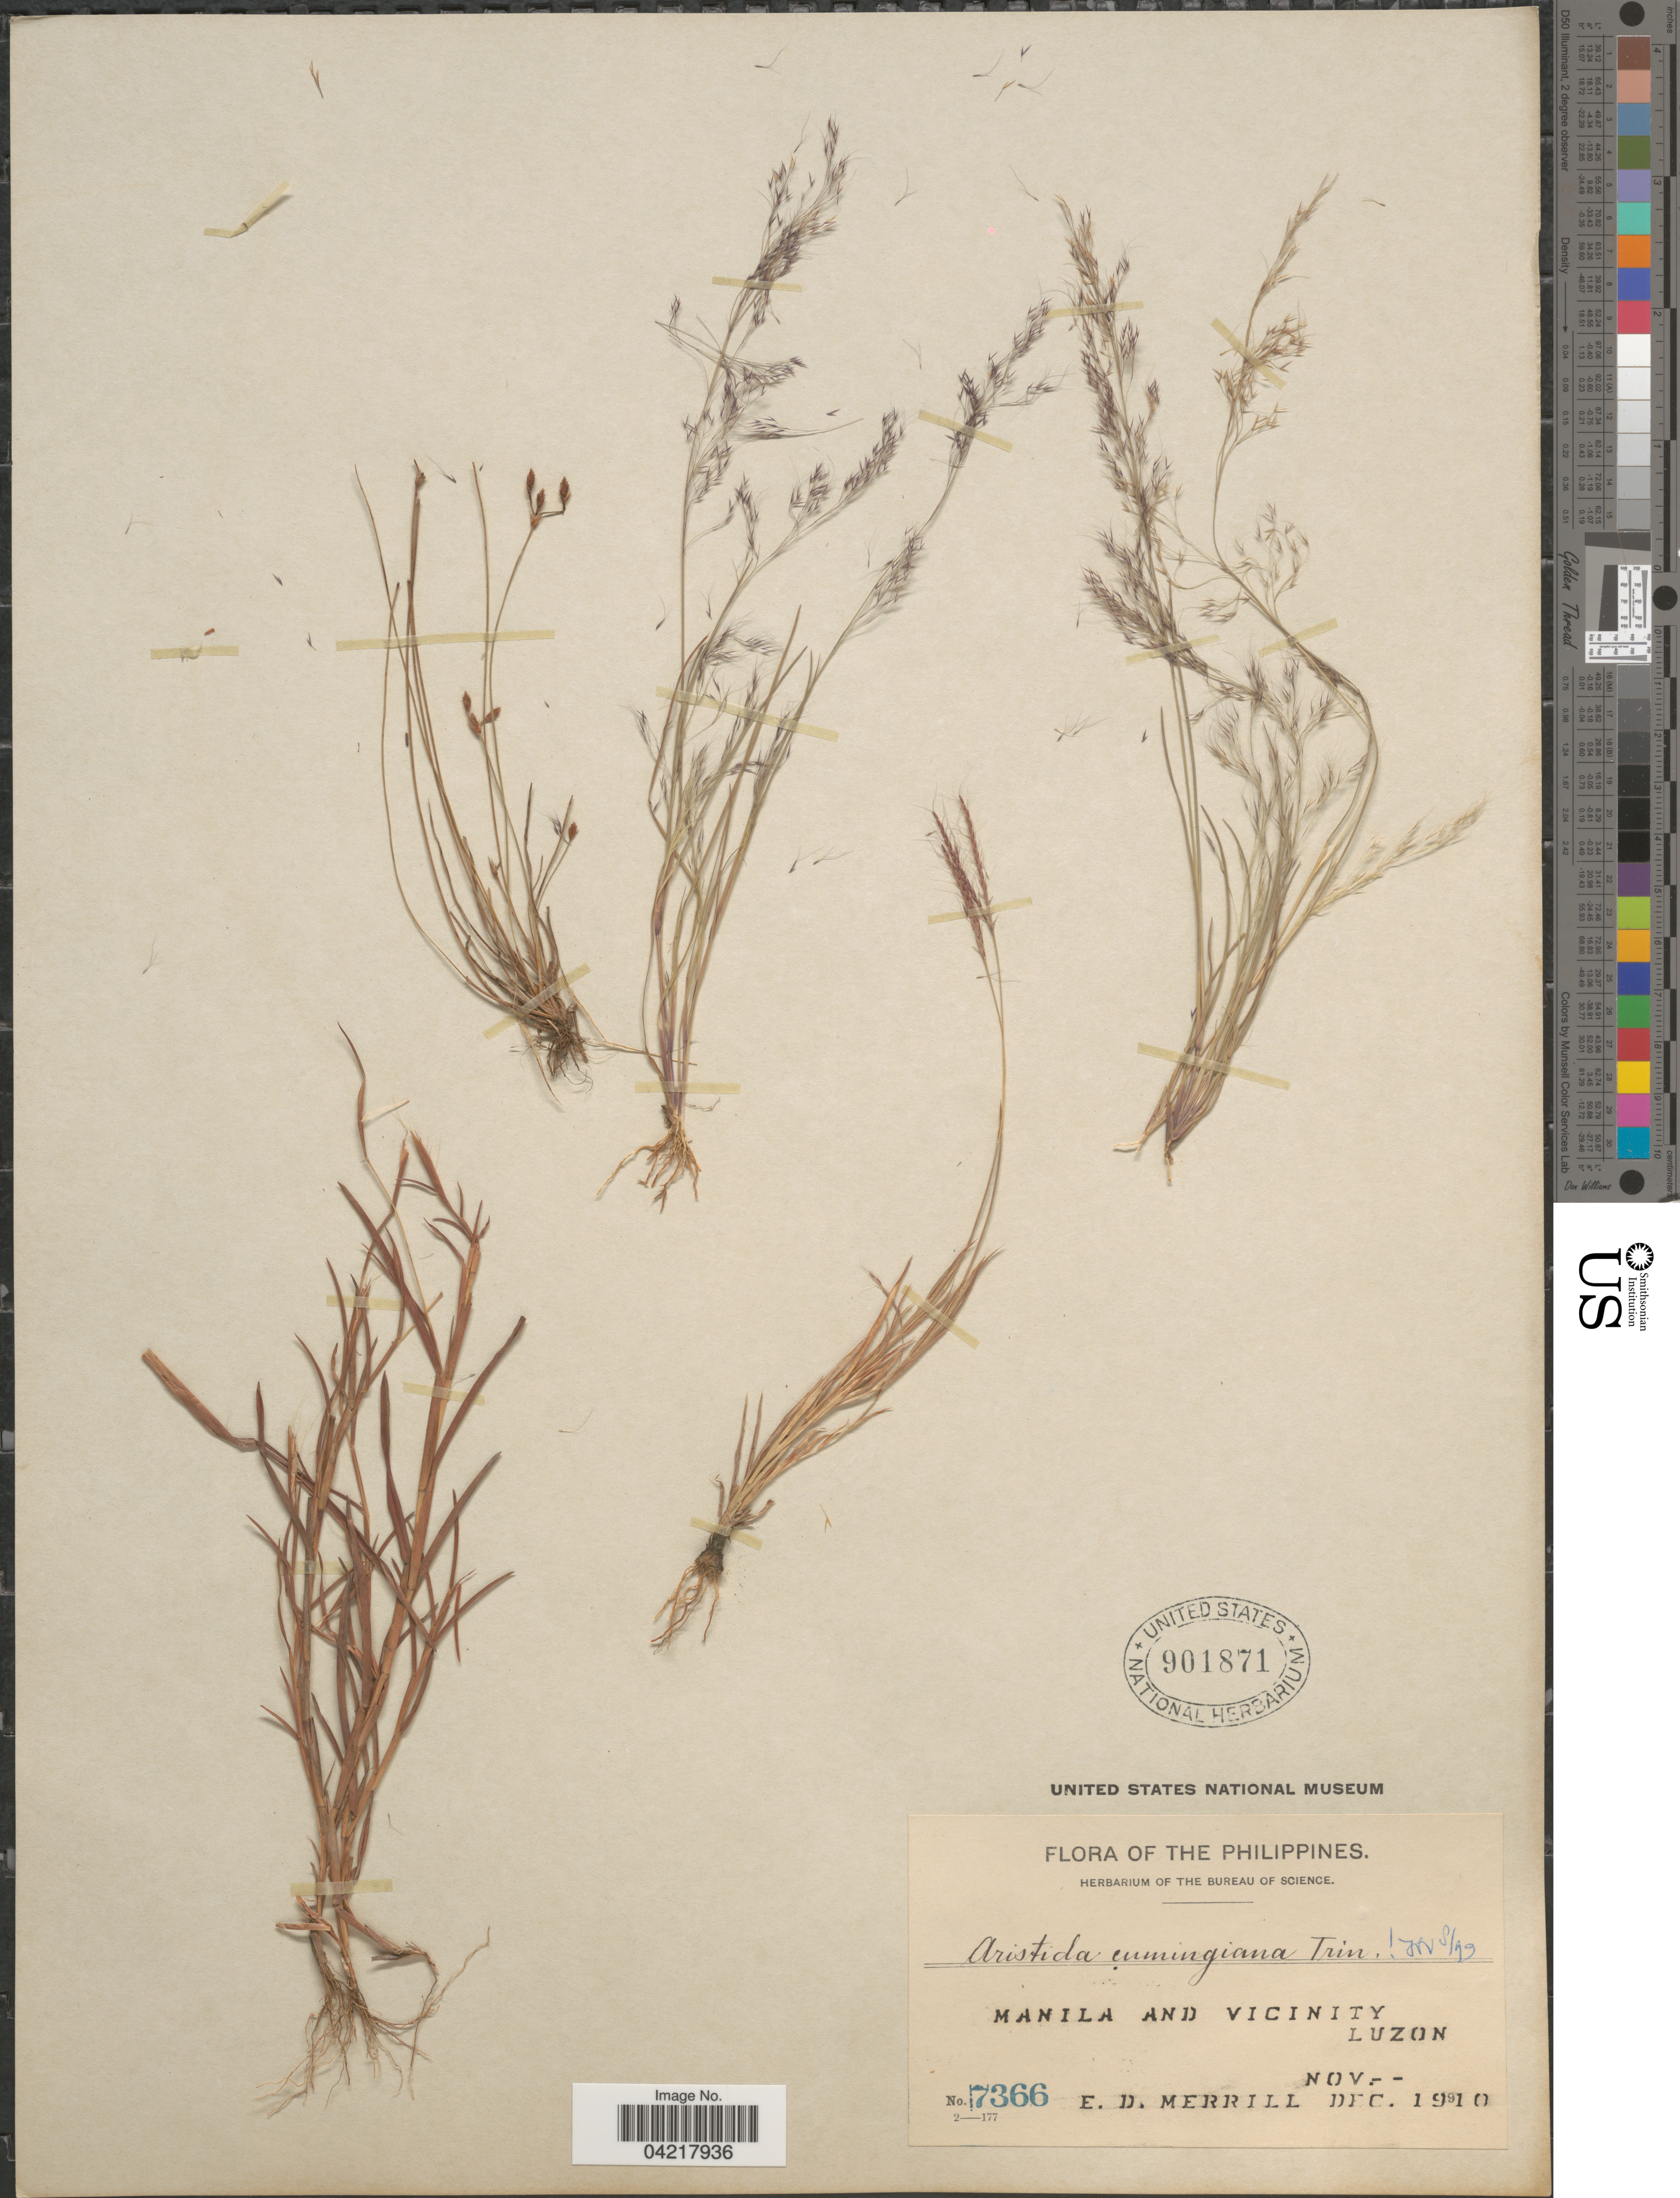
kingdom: Plantae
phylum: Tracheophyta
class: Liliopsida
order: Poales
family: Poaceae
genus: Aristida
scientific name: Aristida cumingiana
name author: Trin. & Rupr.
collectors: E. D. Merrill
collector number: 7366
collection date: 1910-11/1910-12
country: Philippines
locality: Manila and vicinity. Luzon.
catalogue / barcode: US 901871